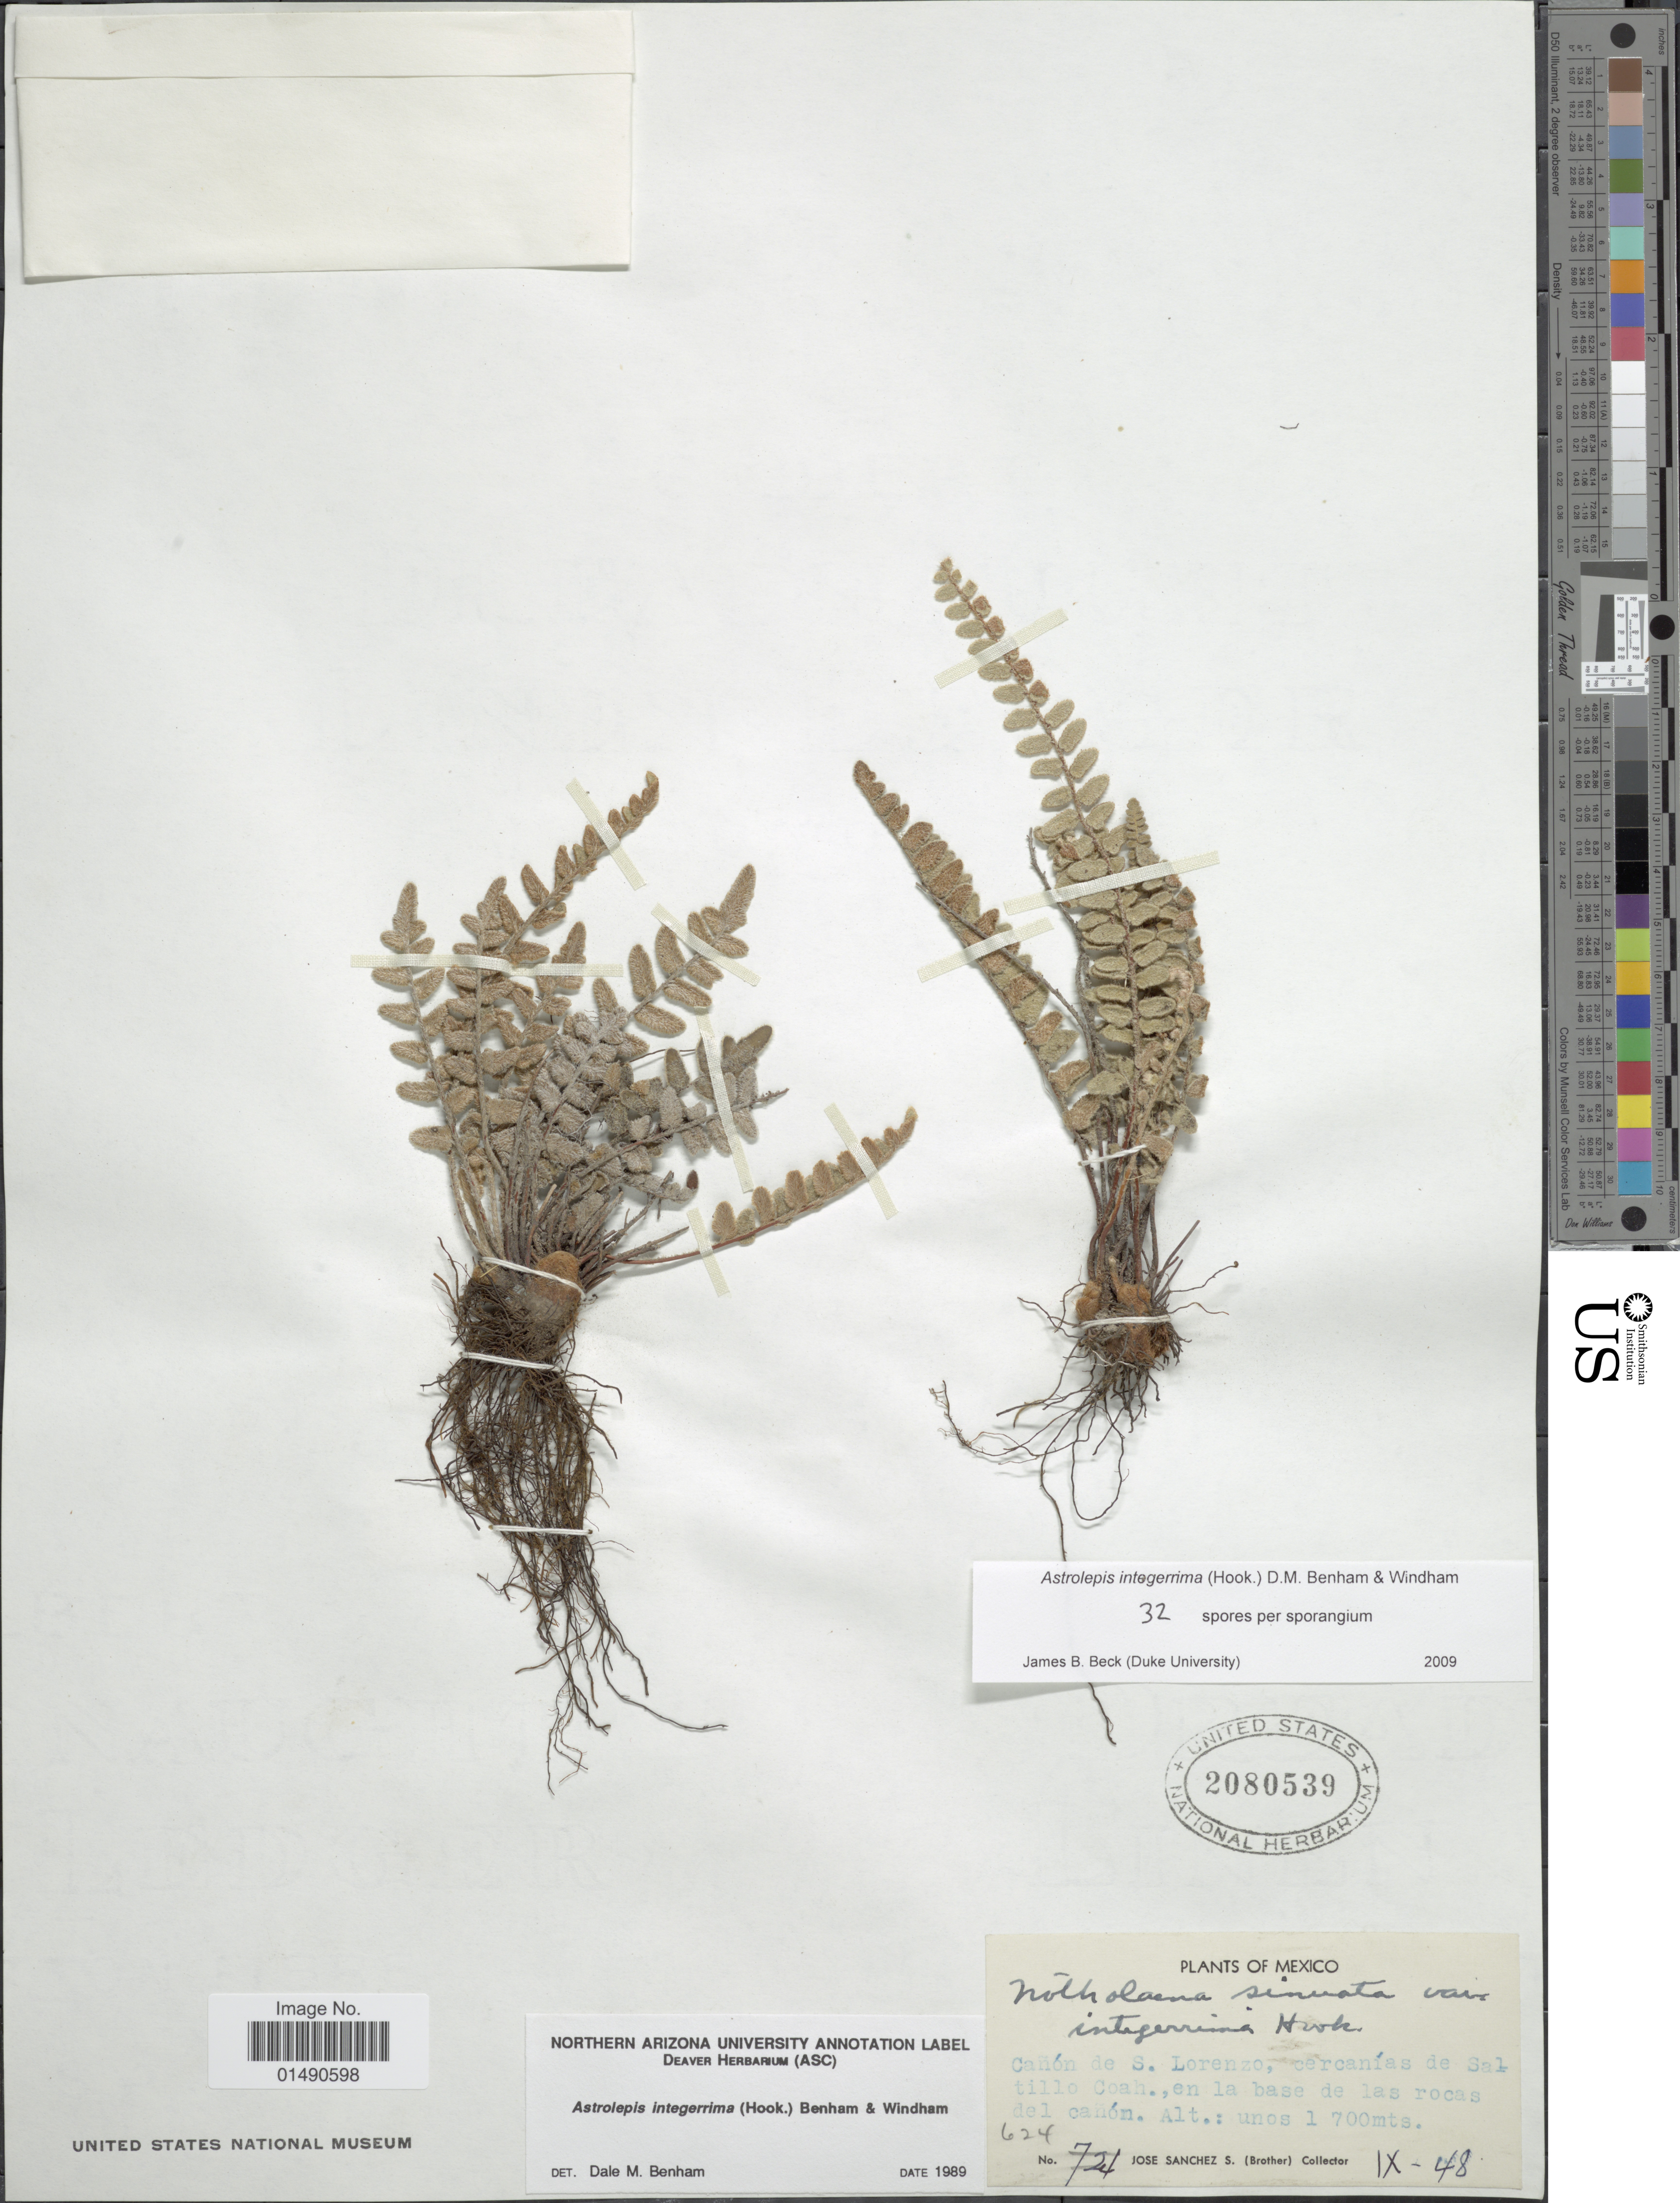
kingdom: Plantae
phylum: Tracheophyta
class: Polypodiopsida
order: Polypodiales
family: Pteridaceae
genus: Astrolepis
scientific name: Astrolepis integerrima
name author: (Hook.) D.M. Benham & Windham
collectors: J. Sanchez S.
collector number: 624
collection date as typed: Transcribed d/m/y: /10/48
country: Mexico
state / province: Coahuila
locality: Cañon de S. Lorenzo, cercanias de Saltillo , en la base de las rocas del cañón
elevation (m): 1700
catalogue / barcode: US 2080539